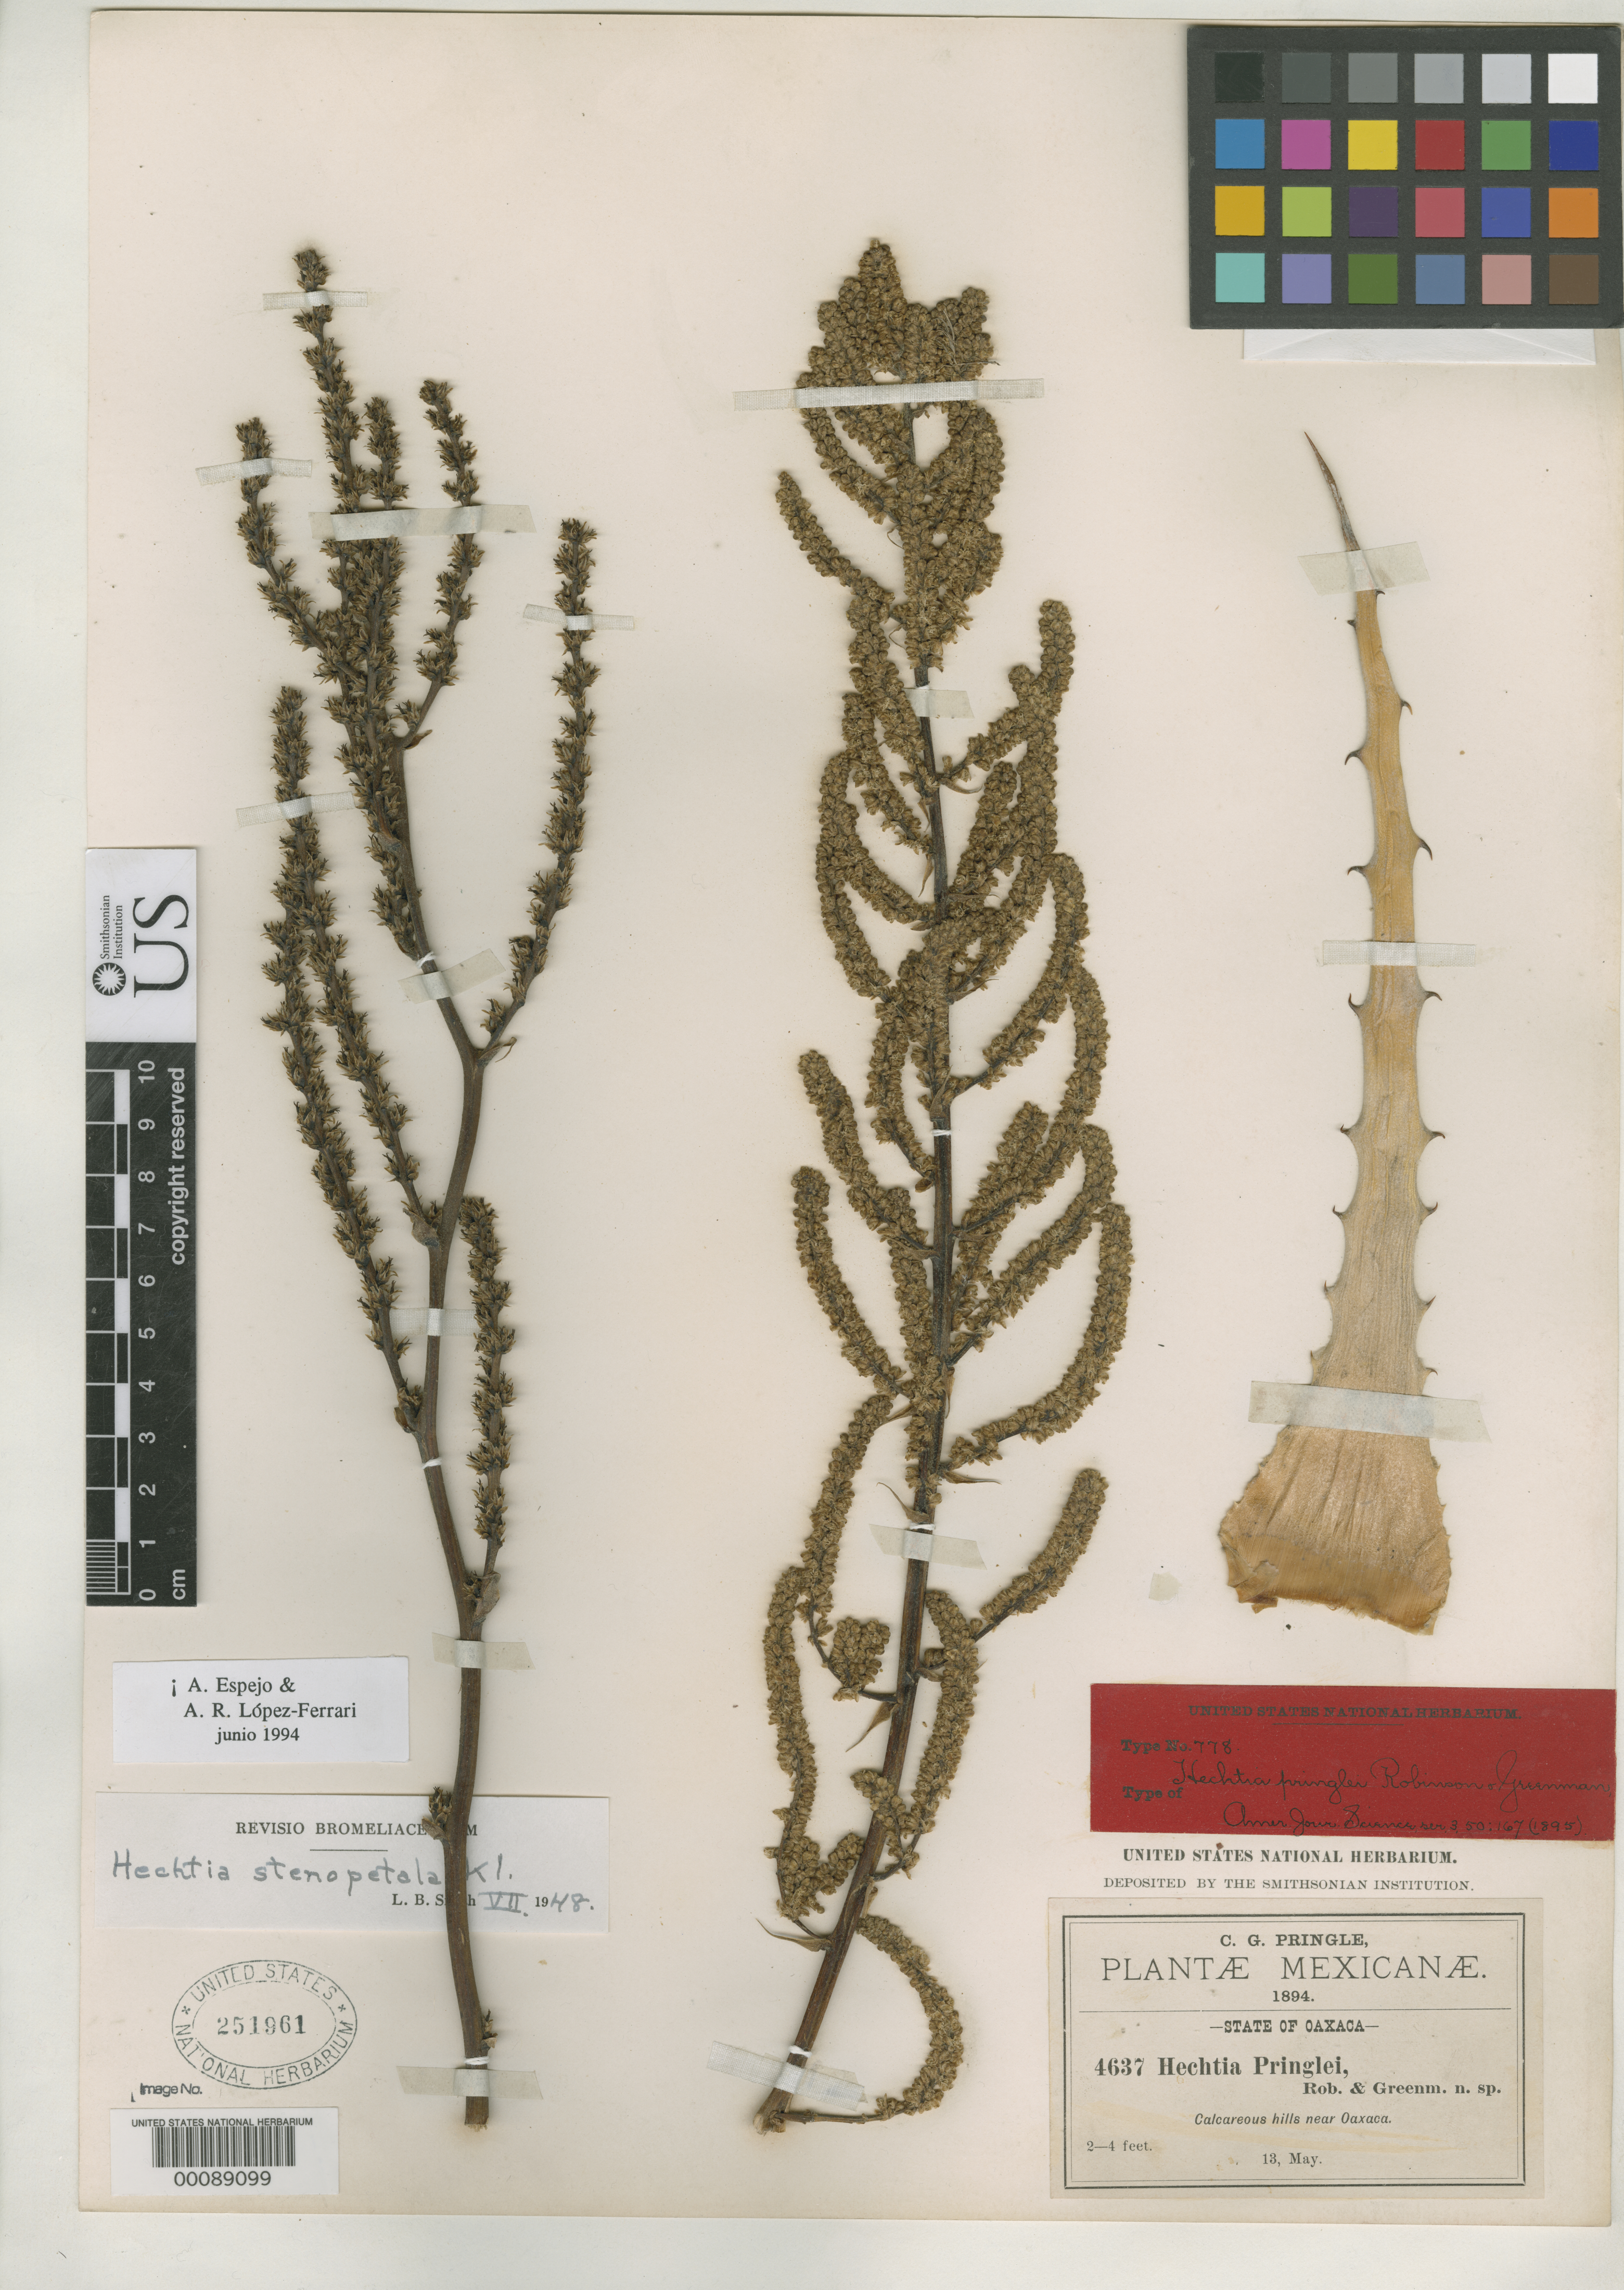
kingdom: Plantae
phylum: Tracheophyta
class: Liliopsida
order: Poales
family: Bromeliaceae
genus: Hechtia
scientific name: Hechtia pringlei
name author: B.L. Rob. & Greenm.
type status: Isotype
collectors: C. G. Pringle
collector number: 4637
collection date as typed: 13 May 1894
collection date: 1894-05-13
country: Mexico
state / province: Oaxaca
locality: Hills near Oaxaca.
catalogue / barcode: US 251961